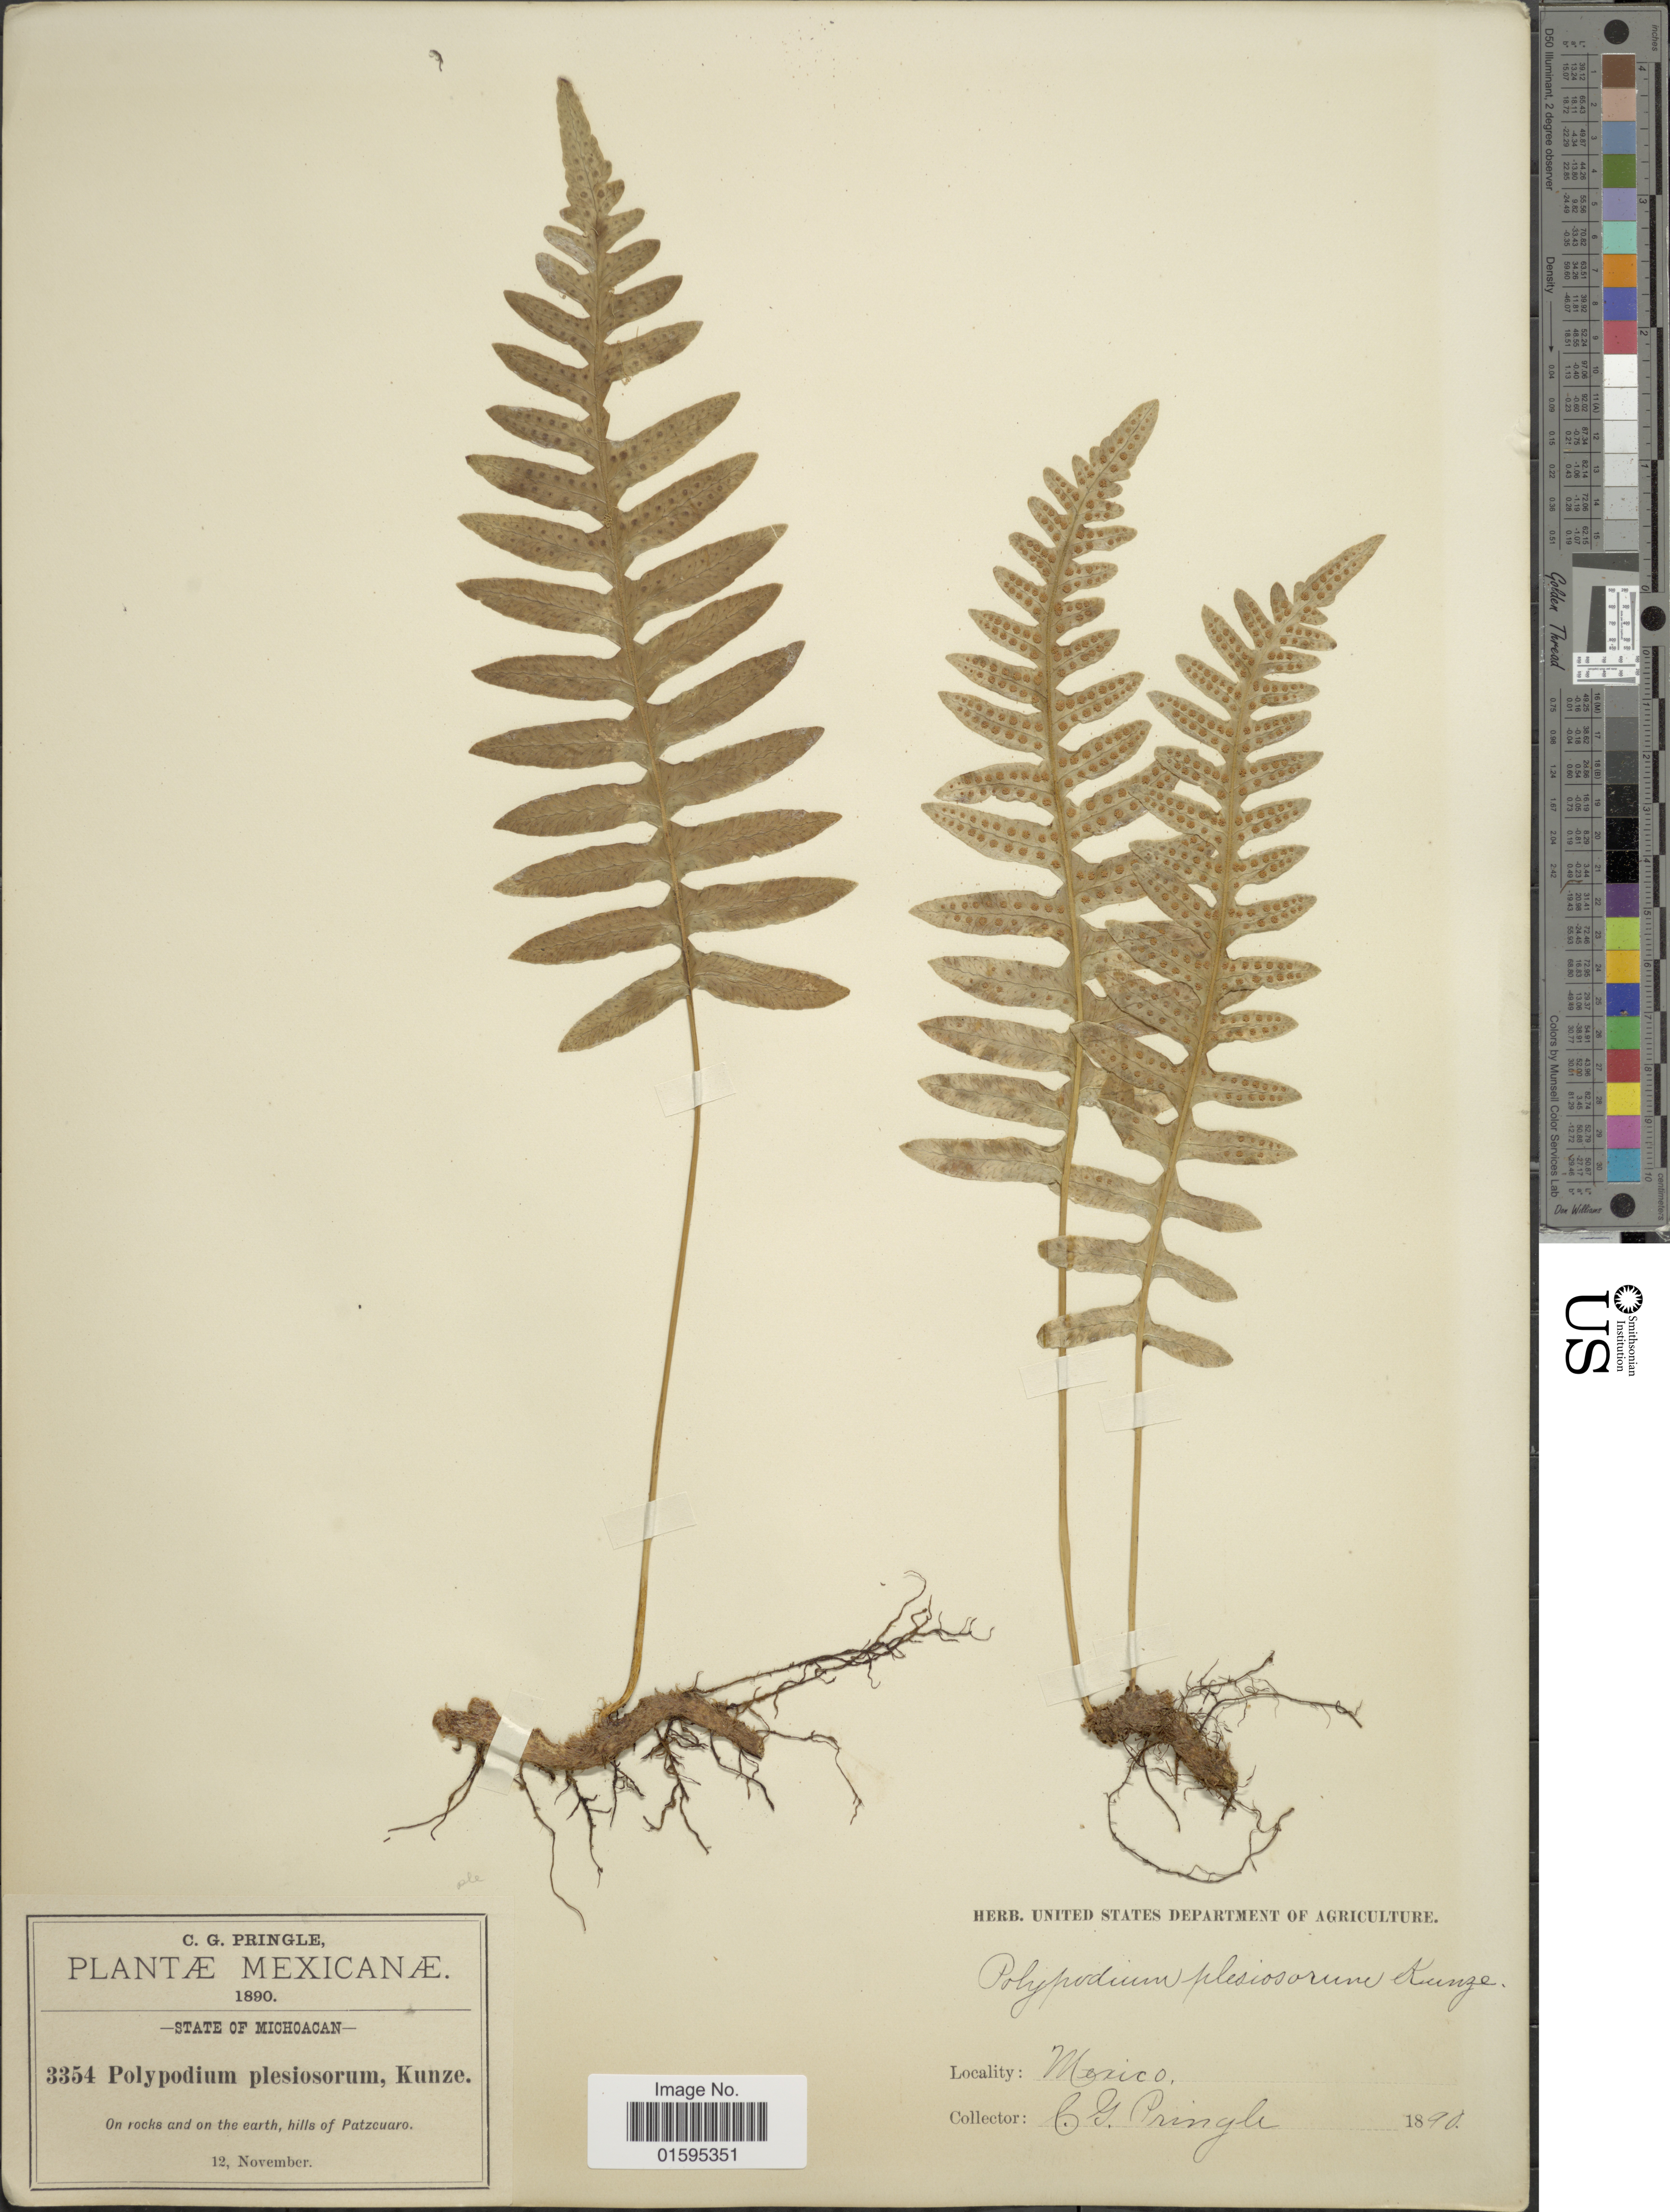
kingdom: Plantae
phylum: Tracheophyta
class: Polypodiopsida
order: Polypodiales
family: Polypodiaceae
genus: Polypodium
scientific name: Polypodium plesiosorum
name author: Kunze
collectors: C. G. Pringle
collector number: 3354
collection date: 1890-11-12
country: Mexico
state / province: Michoacán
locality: On rocks and on the earth, hills of Patzcuaro